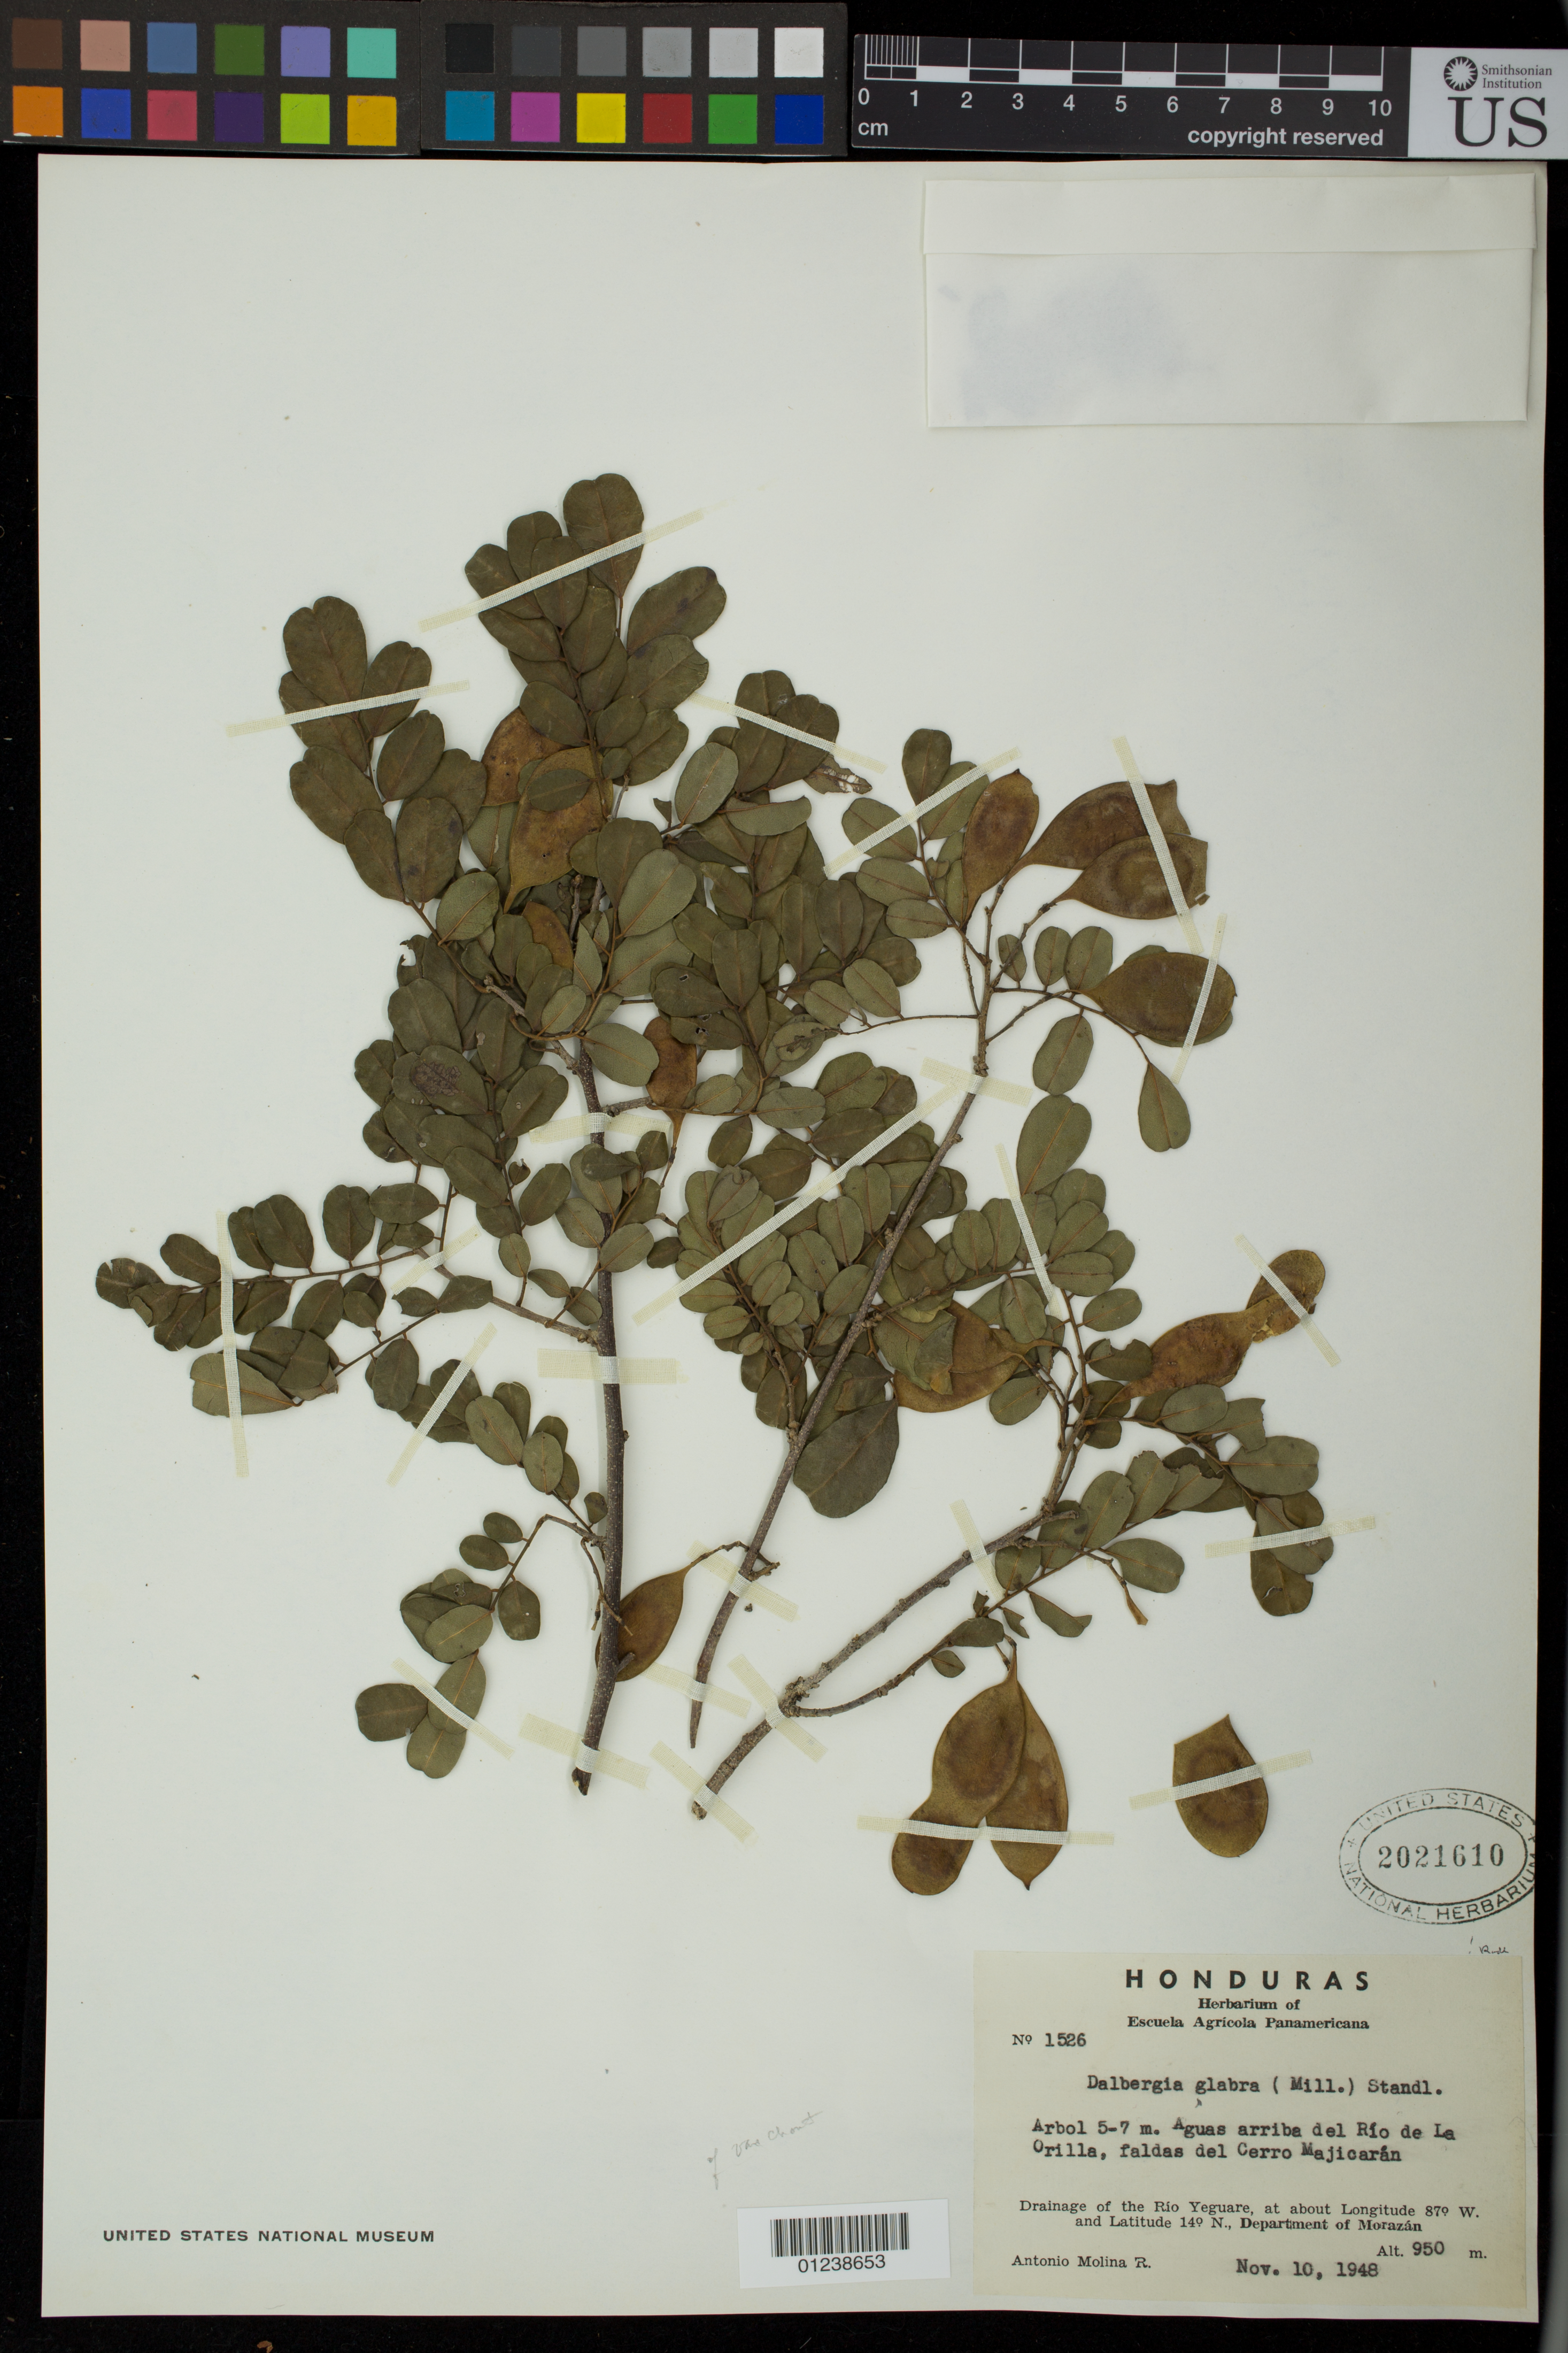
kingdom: Plantae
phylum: Tracheophyta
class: Magnoliopsida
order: Fabales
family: Fabaceae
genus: Dalbergia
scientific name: Dalbergia glabra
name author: (Mill.) Standl.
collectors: A. Molina R.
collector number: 1526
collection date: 1948-11-10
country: Honduras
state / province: Fco. Morazán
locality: Drainage of the Rio Yeguare.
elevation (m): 290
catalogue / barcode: US 2021610